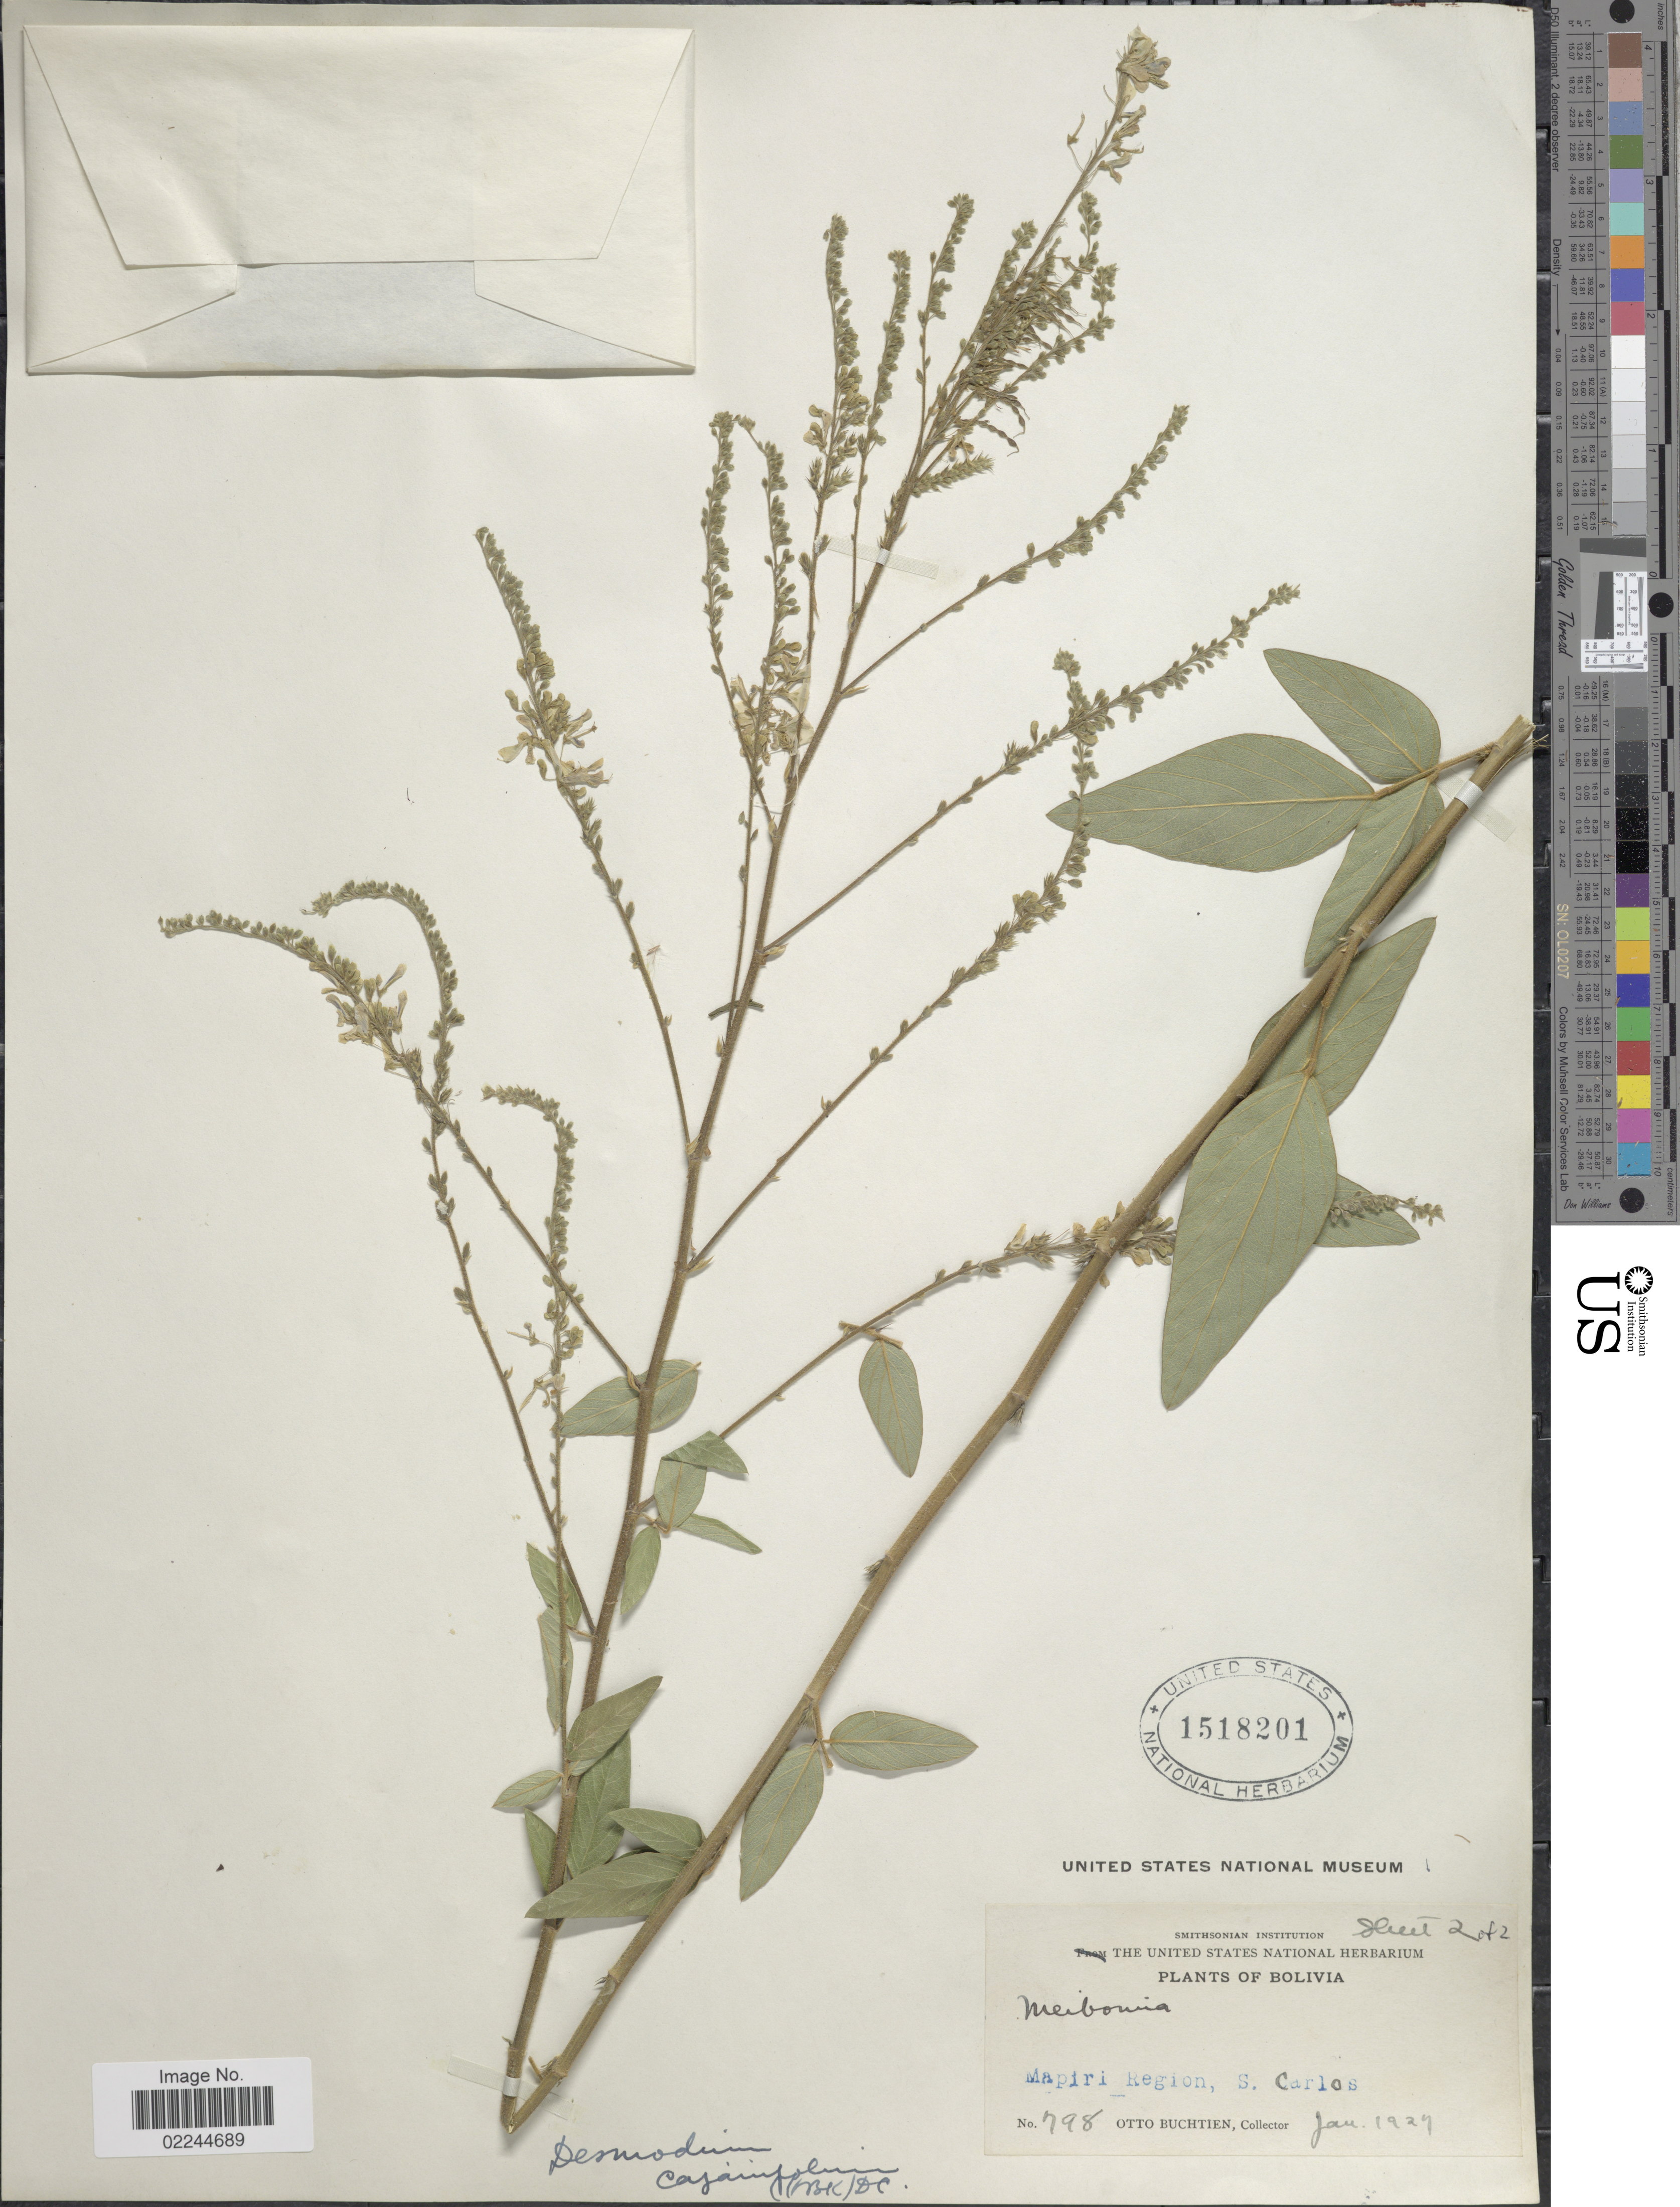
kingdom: Plantae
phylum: Tracheophyta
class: Magnoliopsida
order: Fabales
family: Fabaceae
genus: Desmodium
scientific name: Desmodium cajanifolium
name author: (Kunth) DC.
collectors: O. Buchtien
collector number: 798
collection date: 1924-01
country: Bolivia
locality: Mapiri Region, S. Carlos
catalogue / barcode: US 1518201